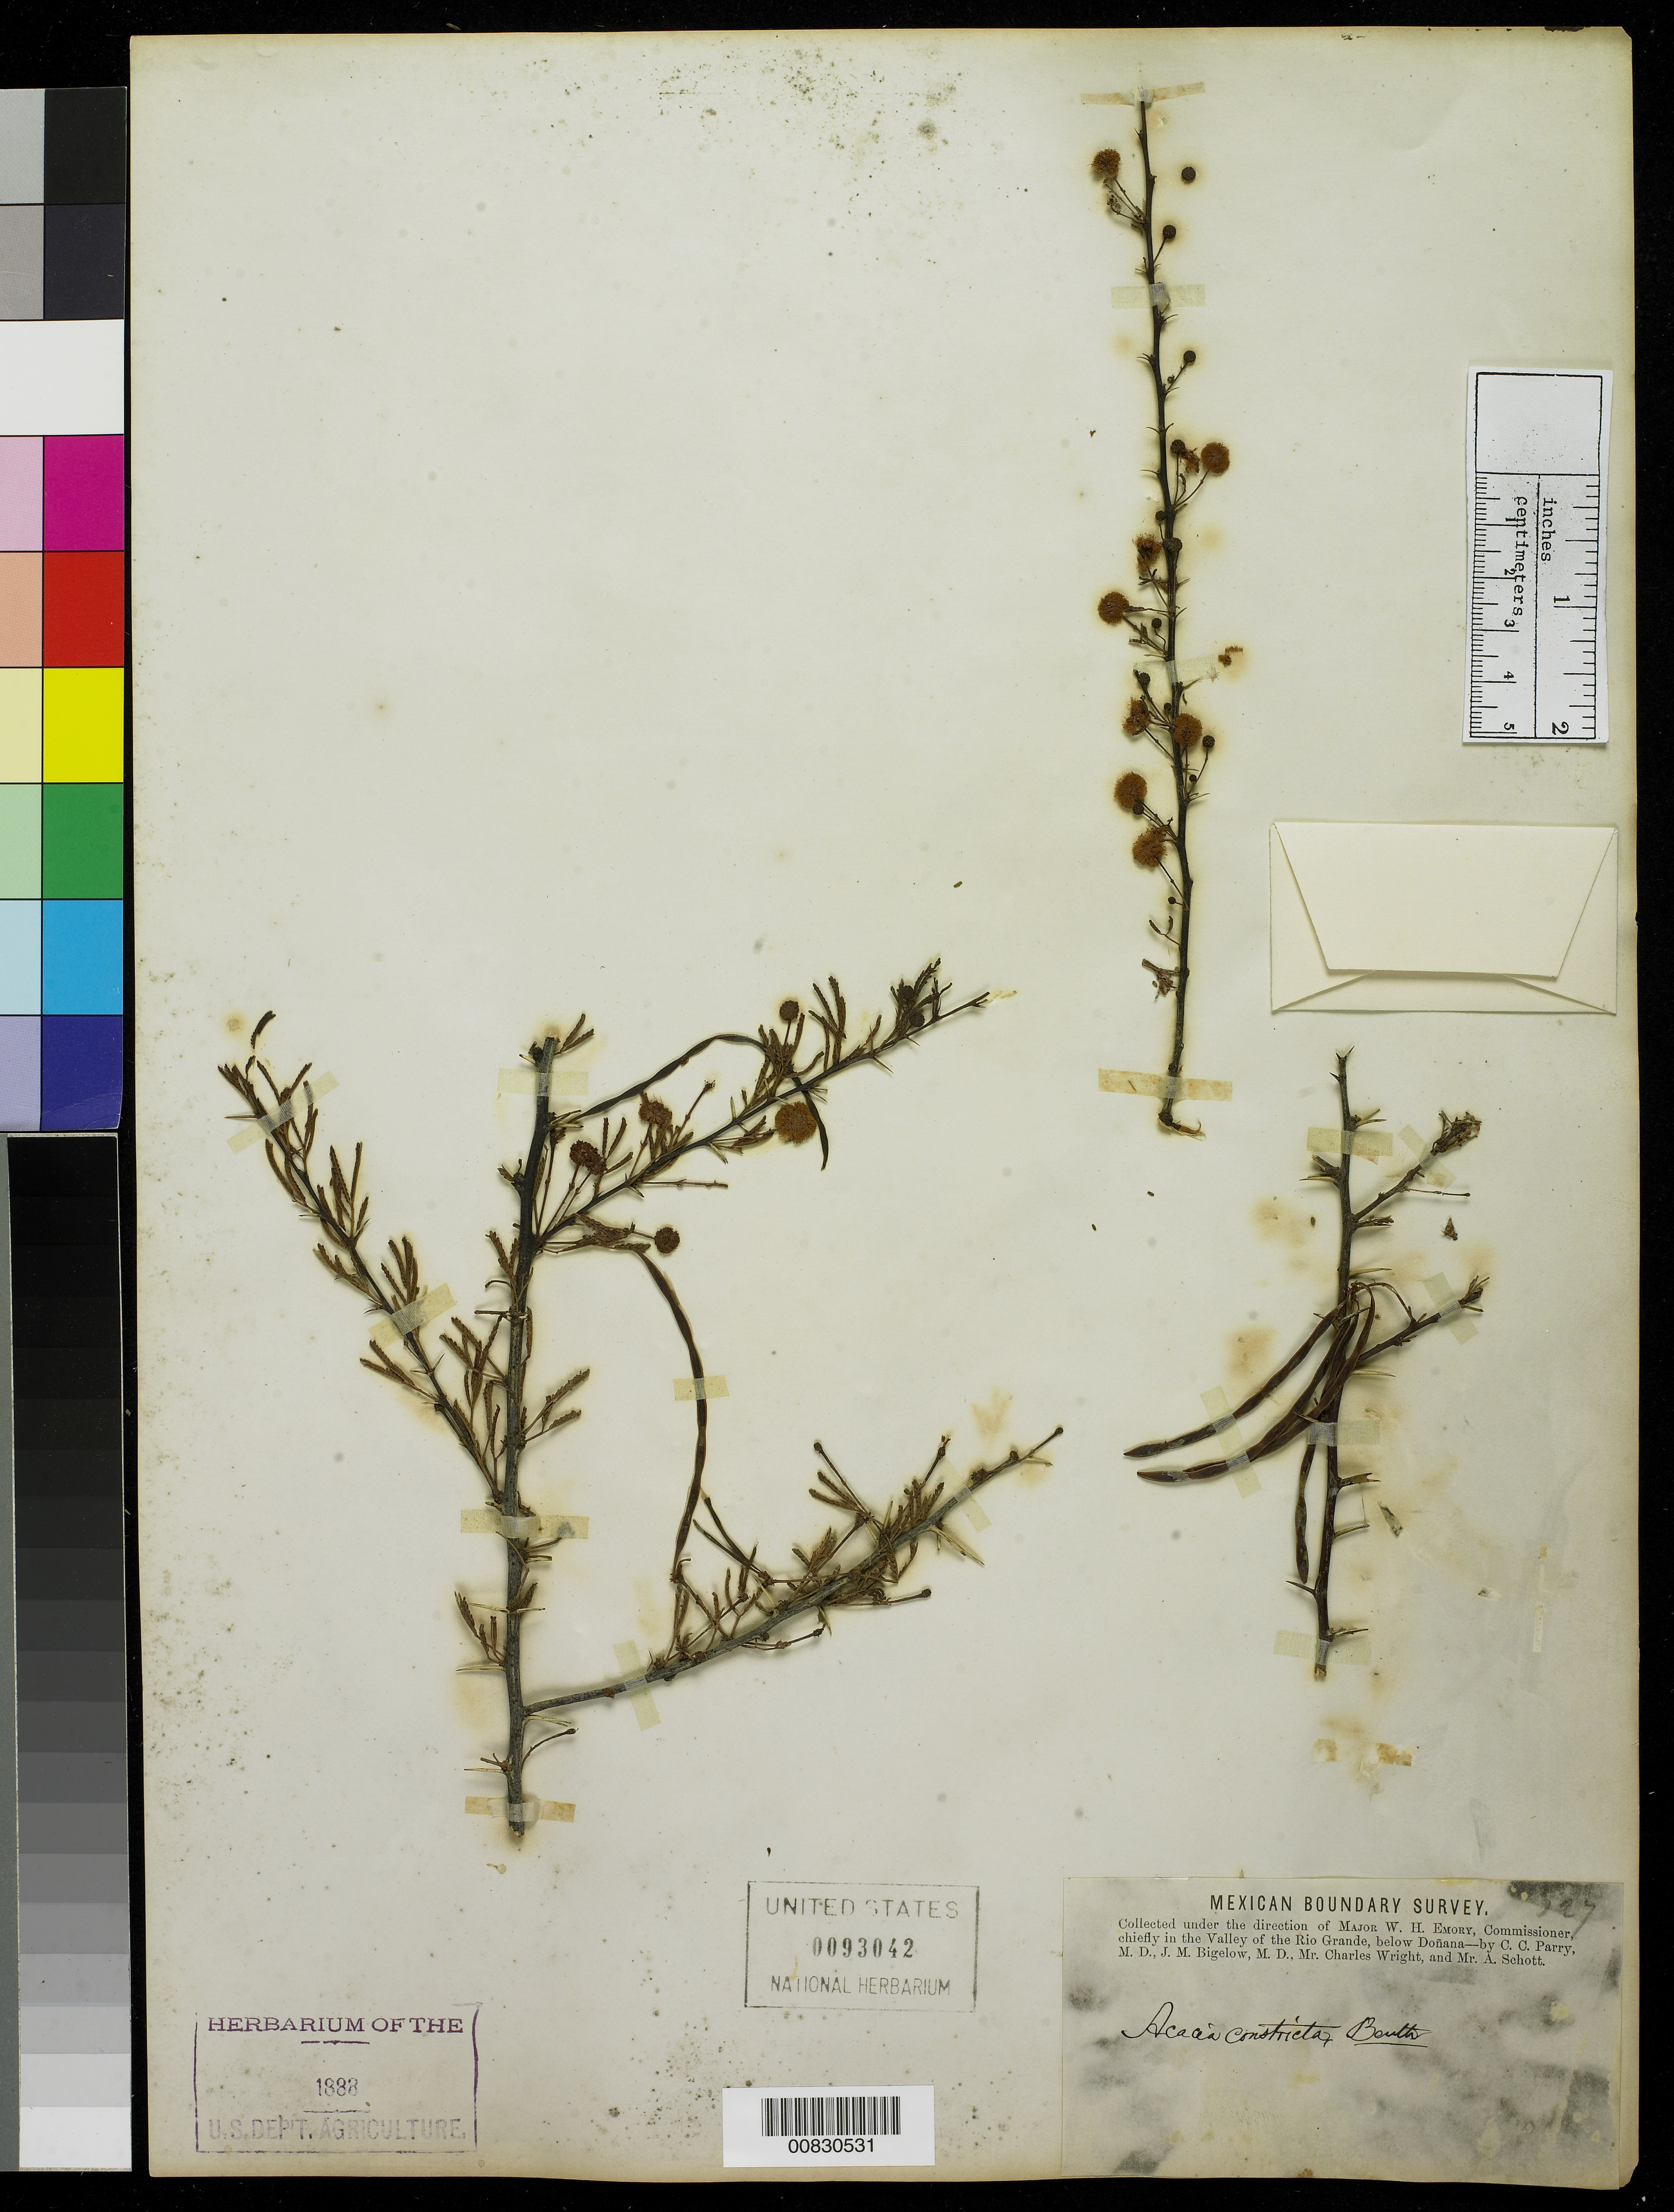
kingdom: Plantae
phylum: Tracheophyta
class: Magnoliopsida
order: Fabales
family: Fabaceae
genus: Vachellia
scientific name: Vachellia constricta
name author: (Benth.) Seigler & Ebinger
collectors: C. C. Parry, J. M. Bigelow, C. Wright & A. C. V. Schott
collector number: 527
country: United States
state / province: New Mexico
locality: Valley of the Rio Grande, below Doñana, New Mexico.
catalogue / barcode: US 93042